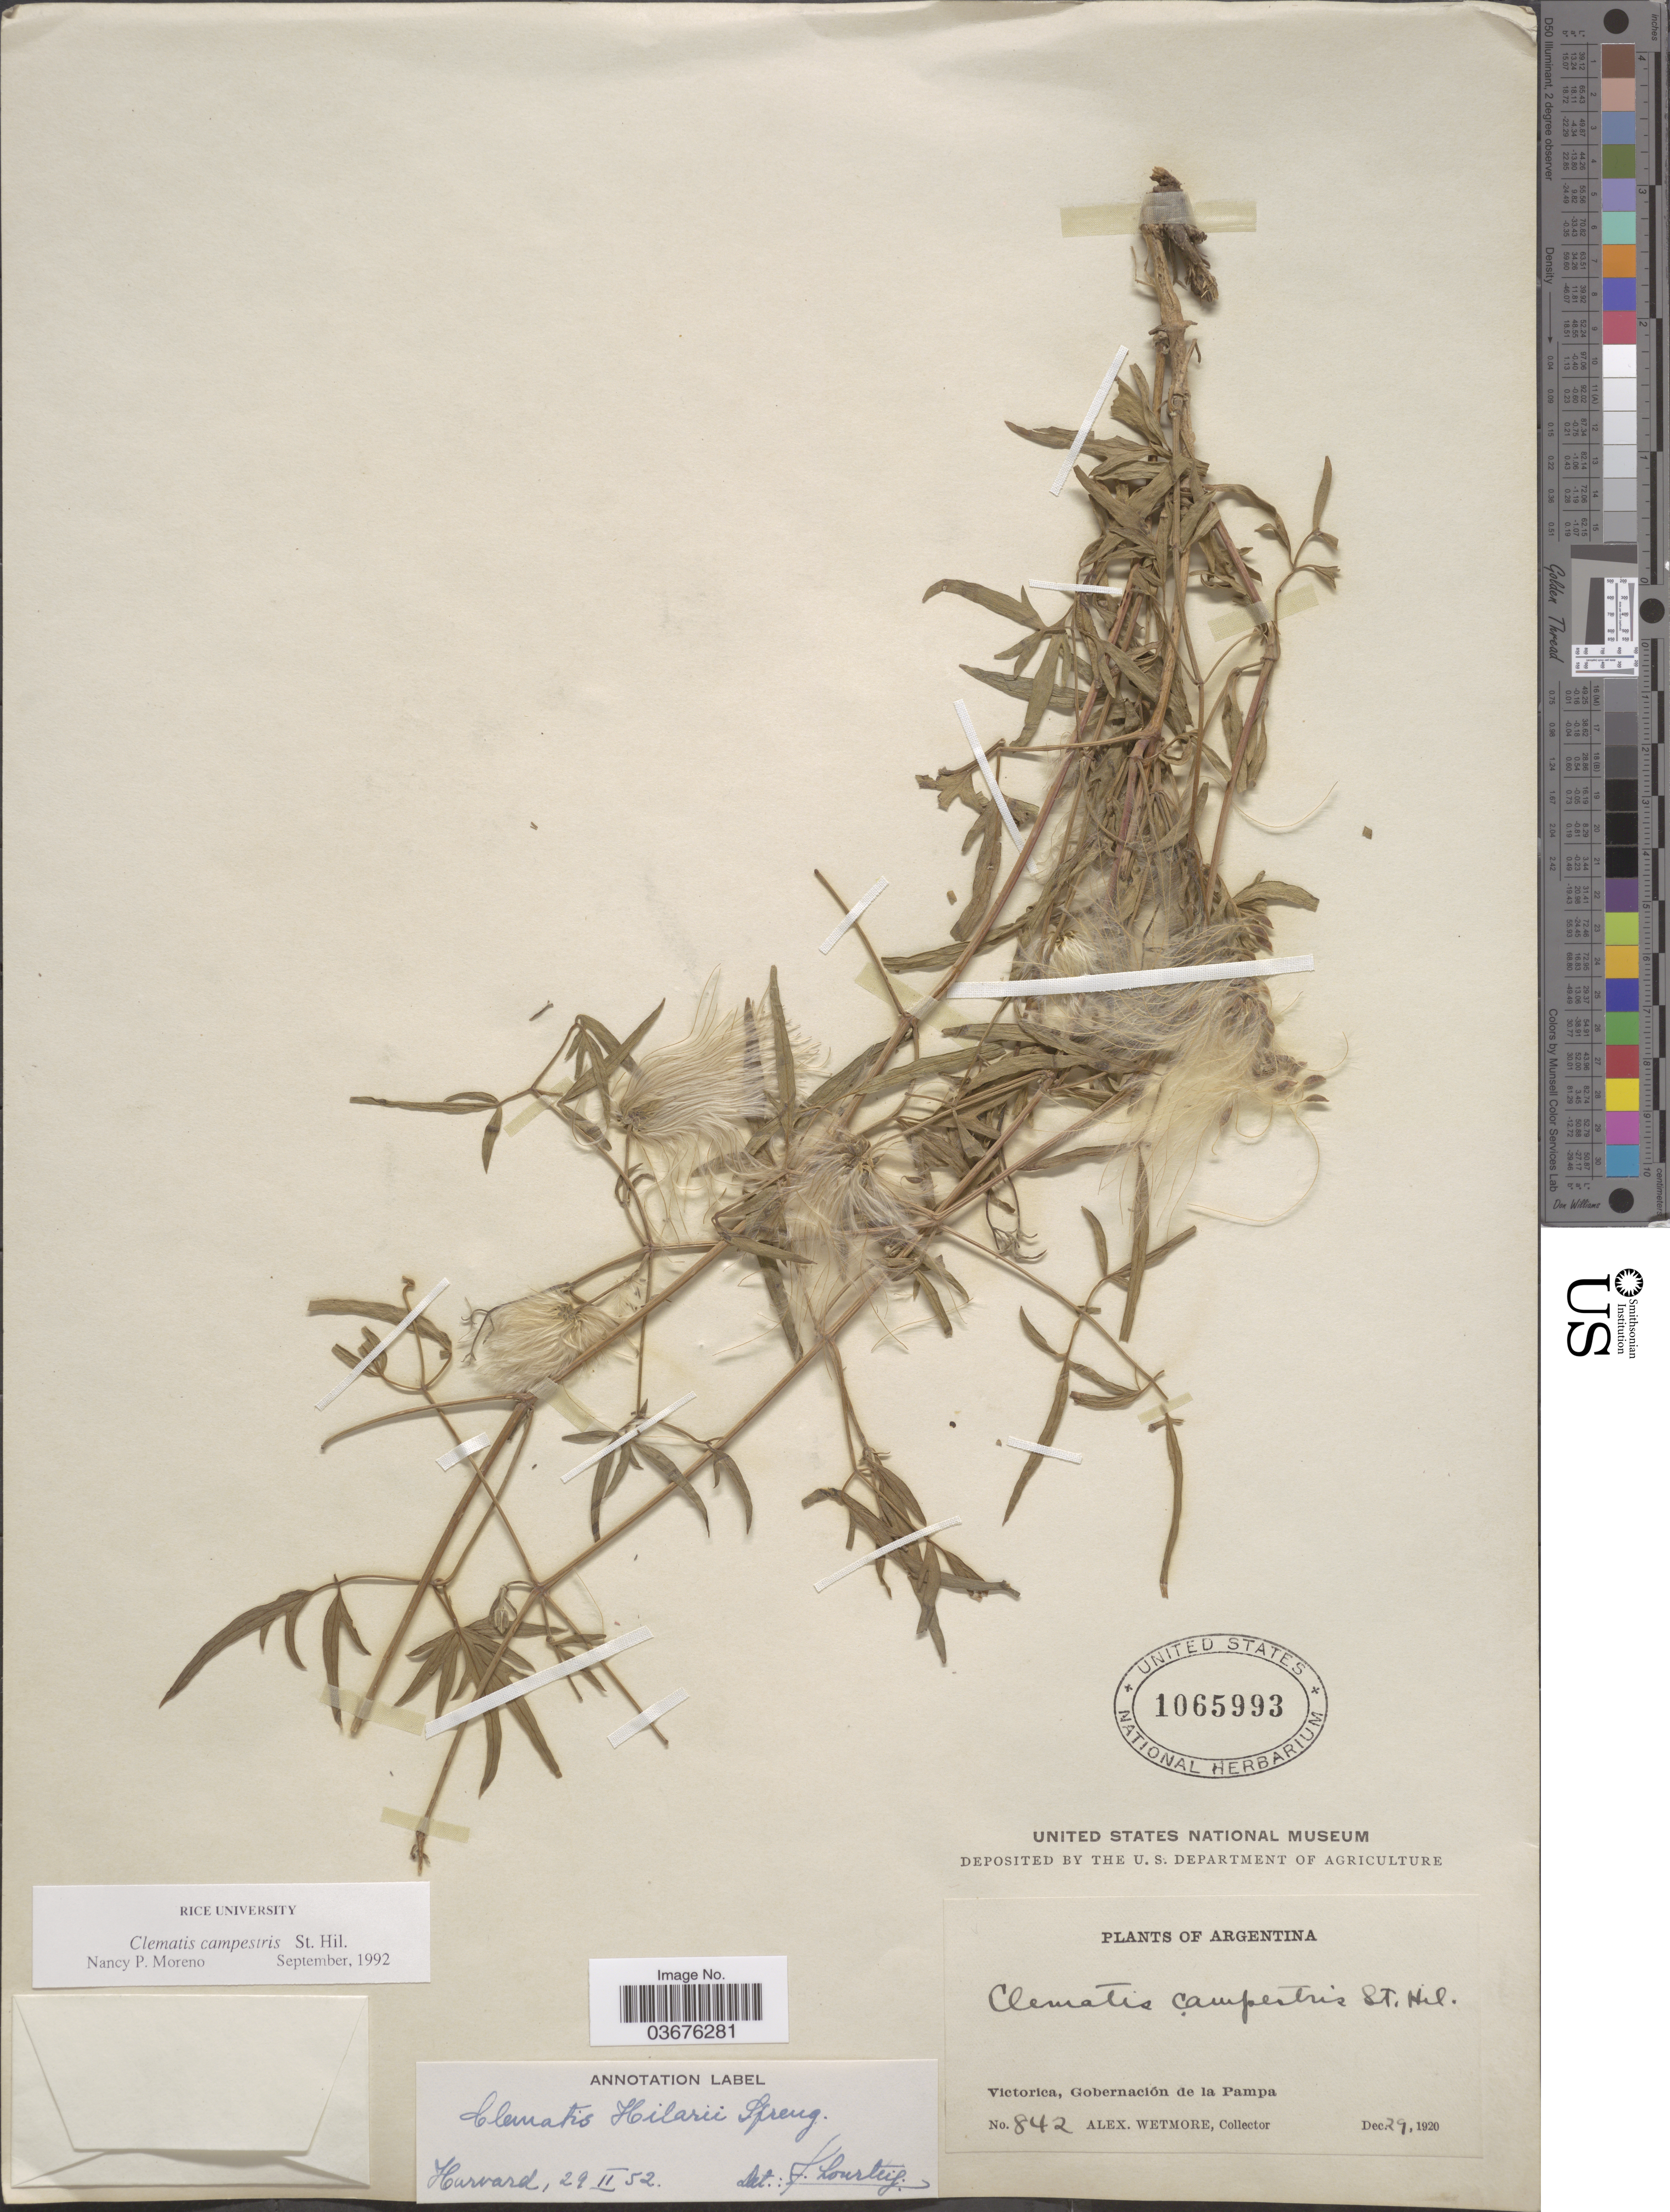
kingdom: Plantae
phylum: Tracheophyta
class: Magnoliopsida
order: Ranunculales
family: Ranunculaceae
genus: Clematis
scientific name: Clematis campestris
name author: A. St.-Hil.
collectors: A. Wetmore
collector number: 842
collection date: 1920-12-29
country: Argentina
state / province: La Pampa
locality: Victoria, Gobernación de la Pampa.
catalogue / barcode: US 1065993